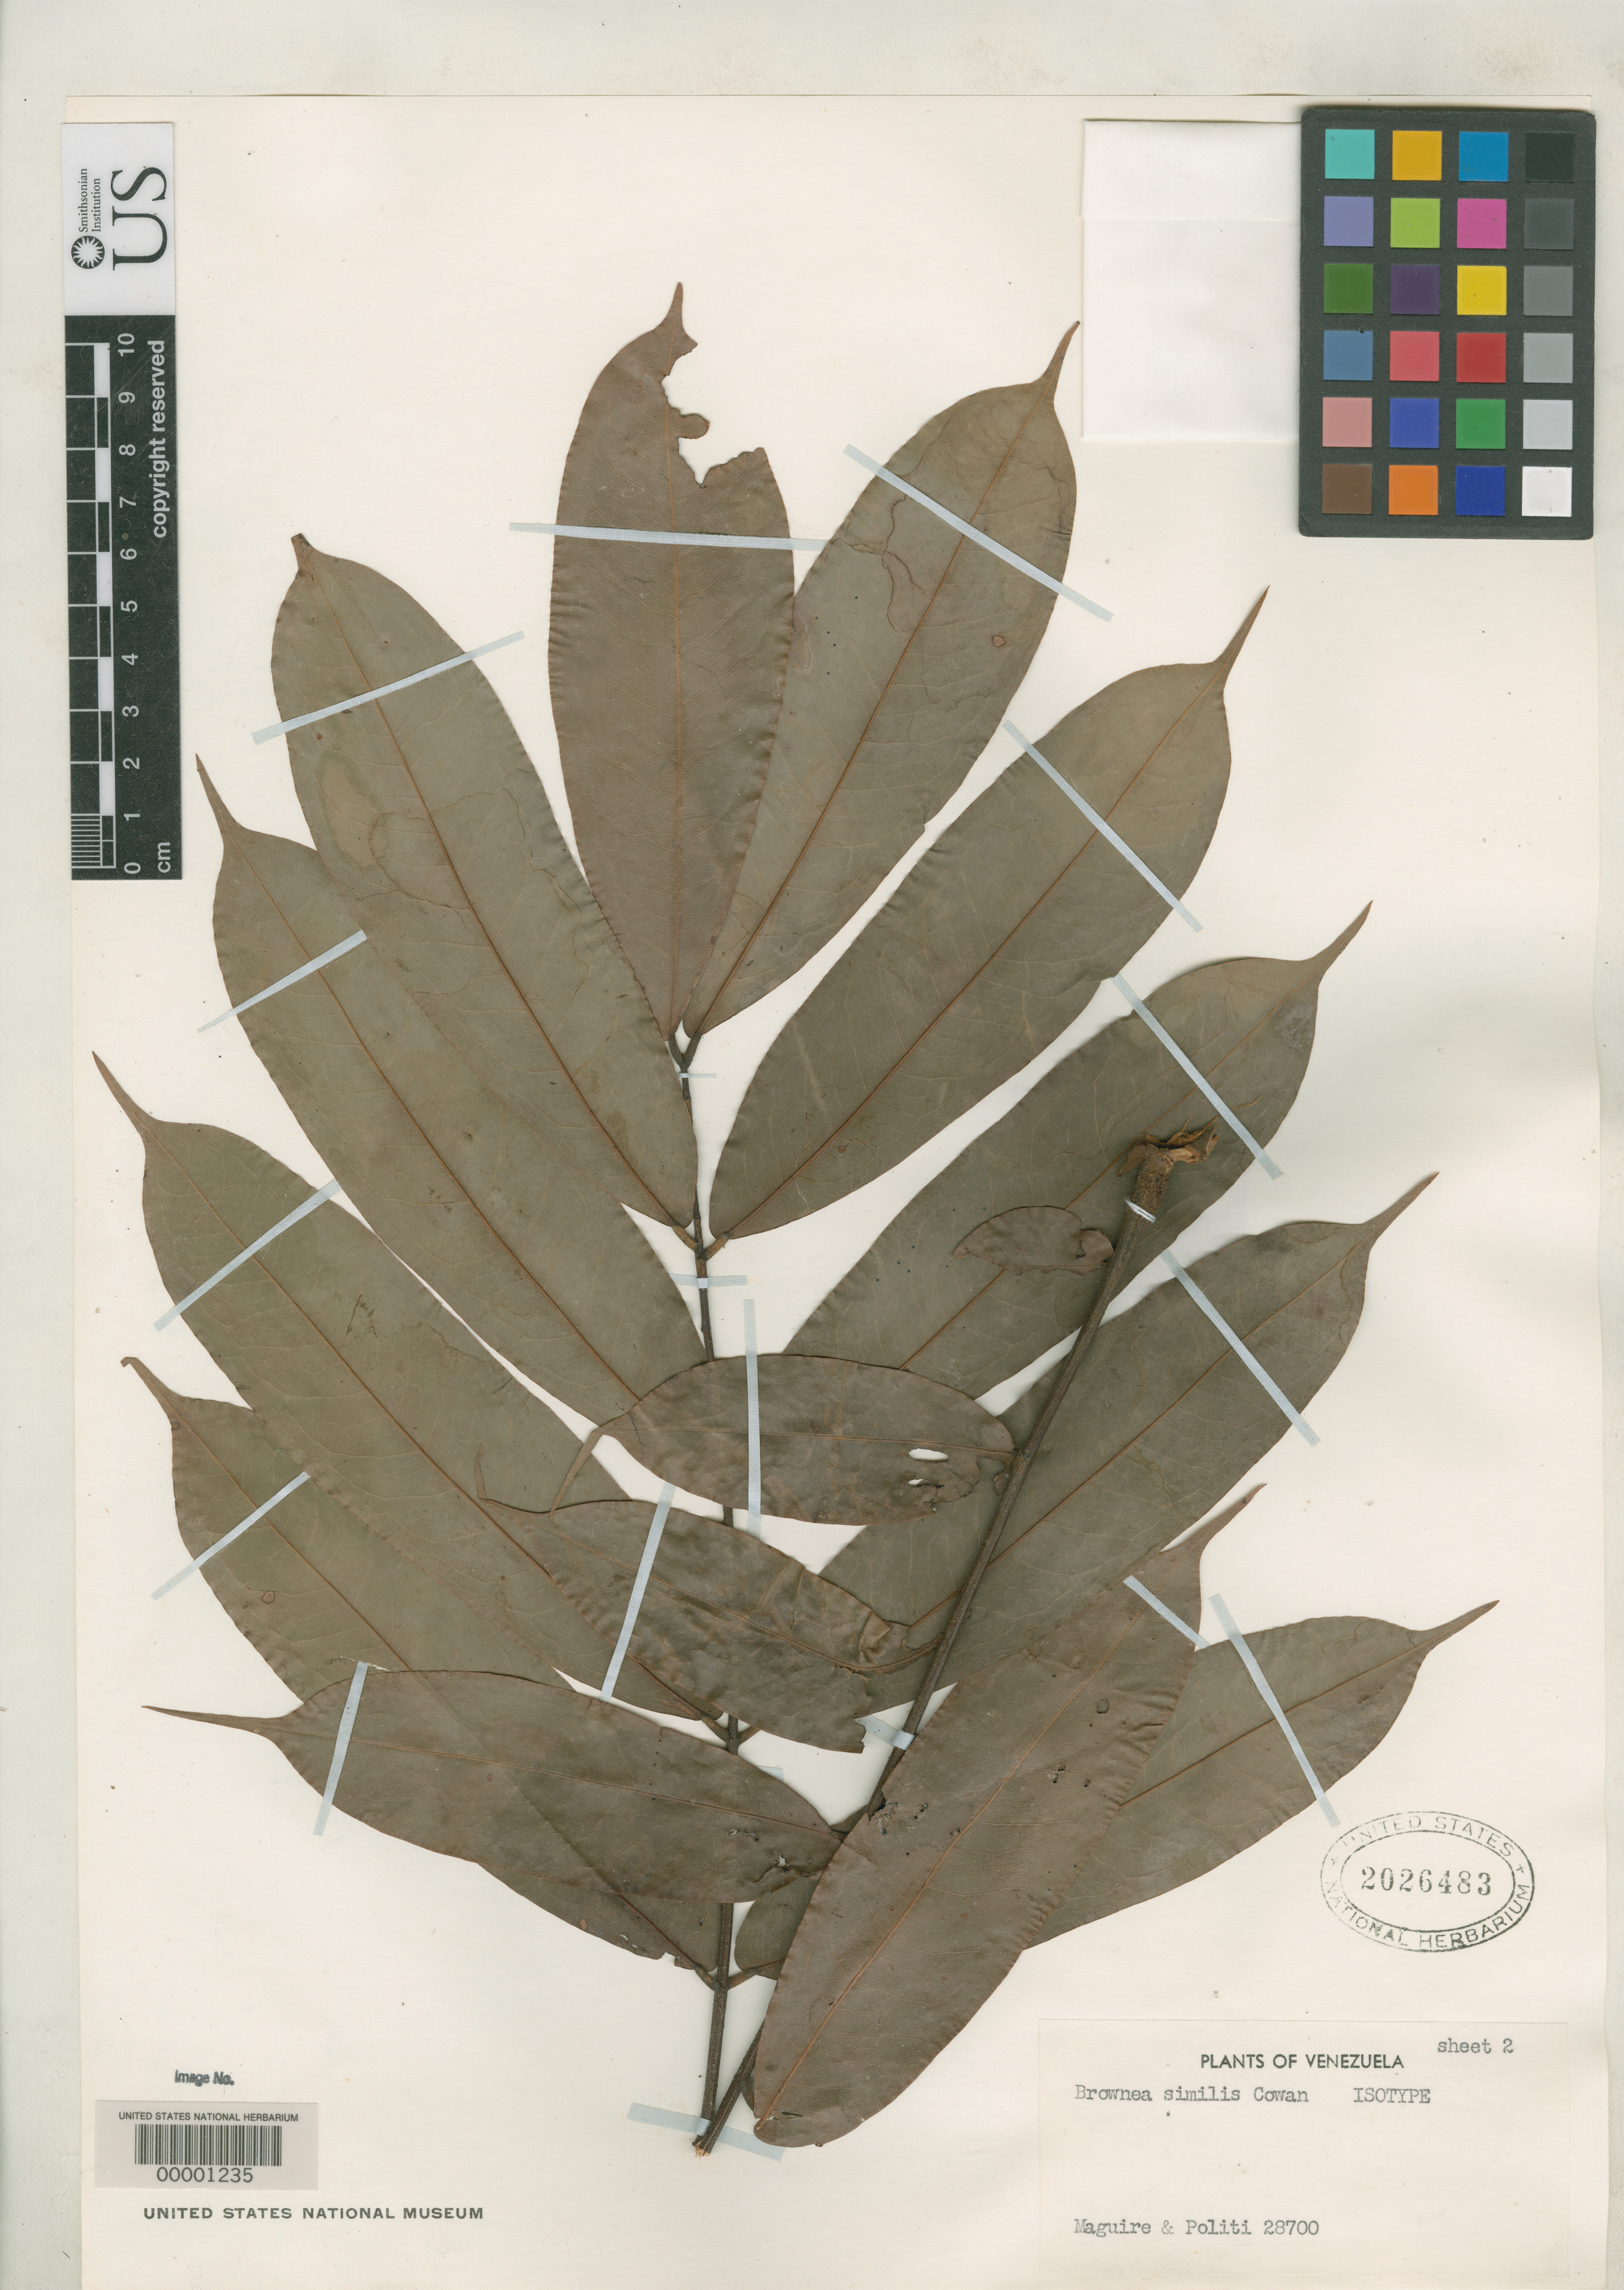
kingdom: Plantae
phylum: Tracheophyta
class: Magnoliopsida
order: Fabales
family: Fabaceae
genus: Brownea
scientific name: Brownea similis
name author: R.S. Cowan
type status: Isotype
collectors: B. Maguire & L. Politi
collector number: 28700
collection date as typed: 02 Feb 1949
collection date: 1949-02-02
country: Venezuela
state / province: Amazonas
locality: Rio Cuao, Rio Orinoco.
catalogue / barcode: US 2026483